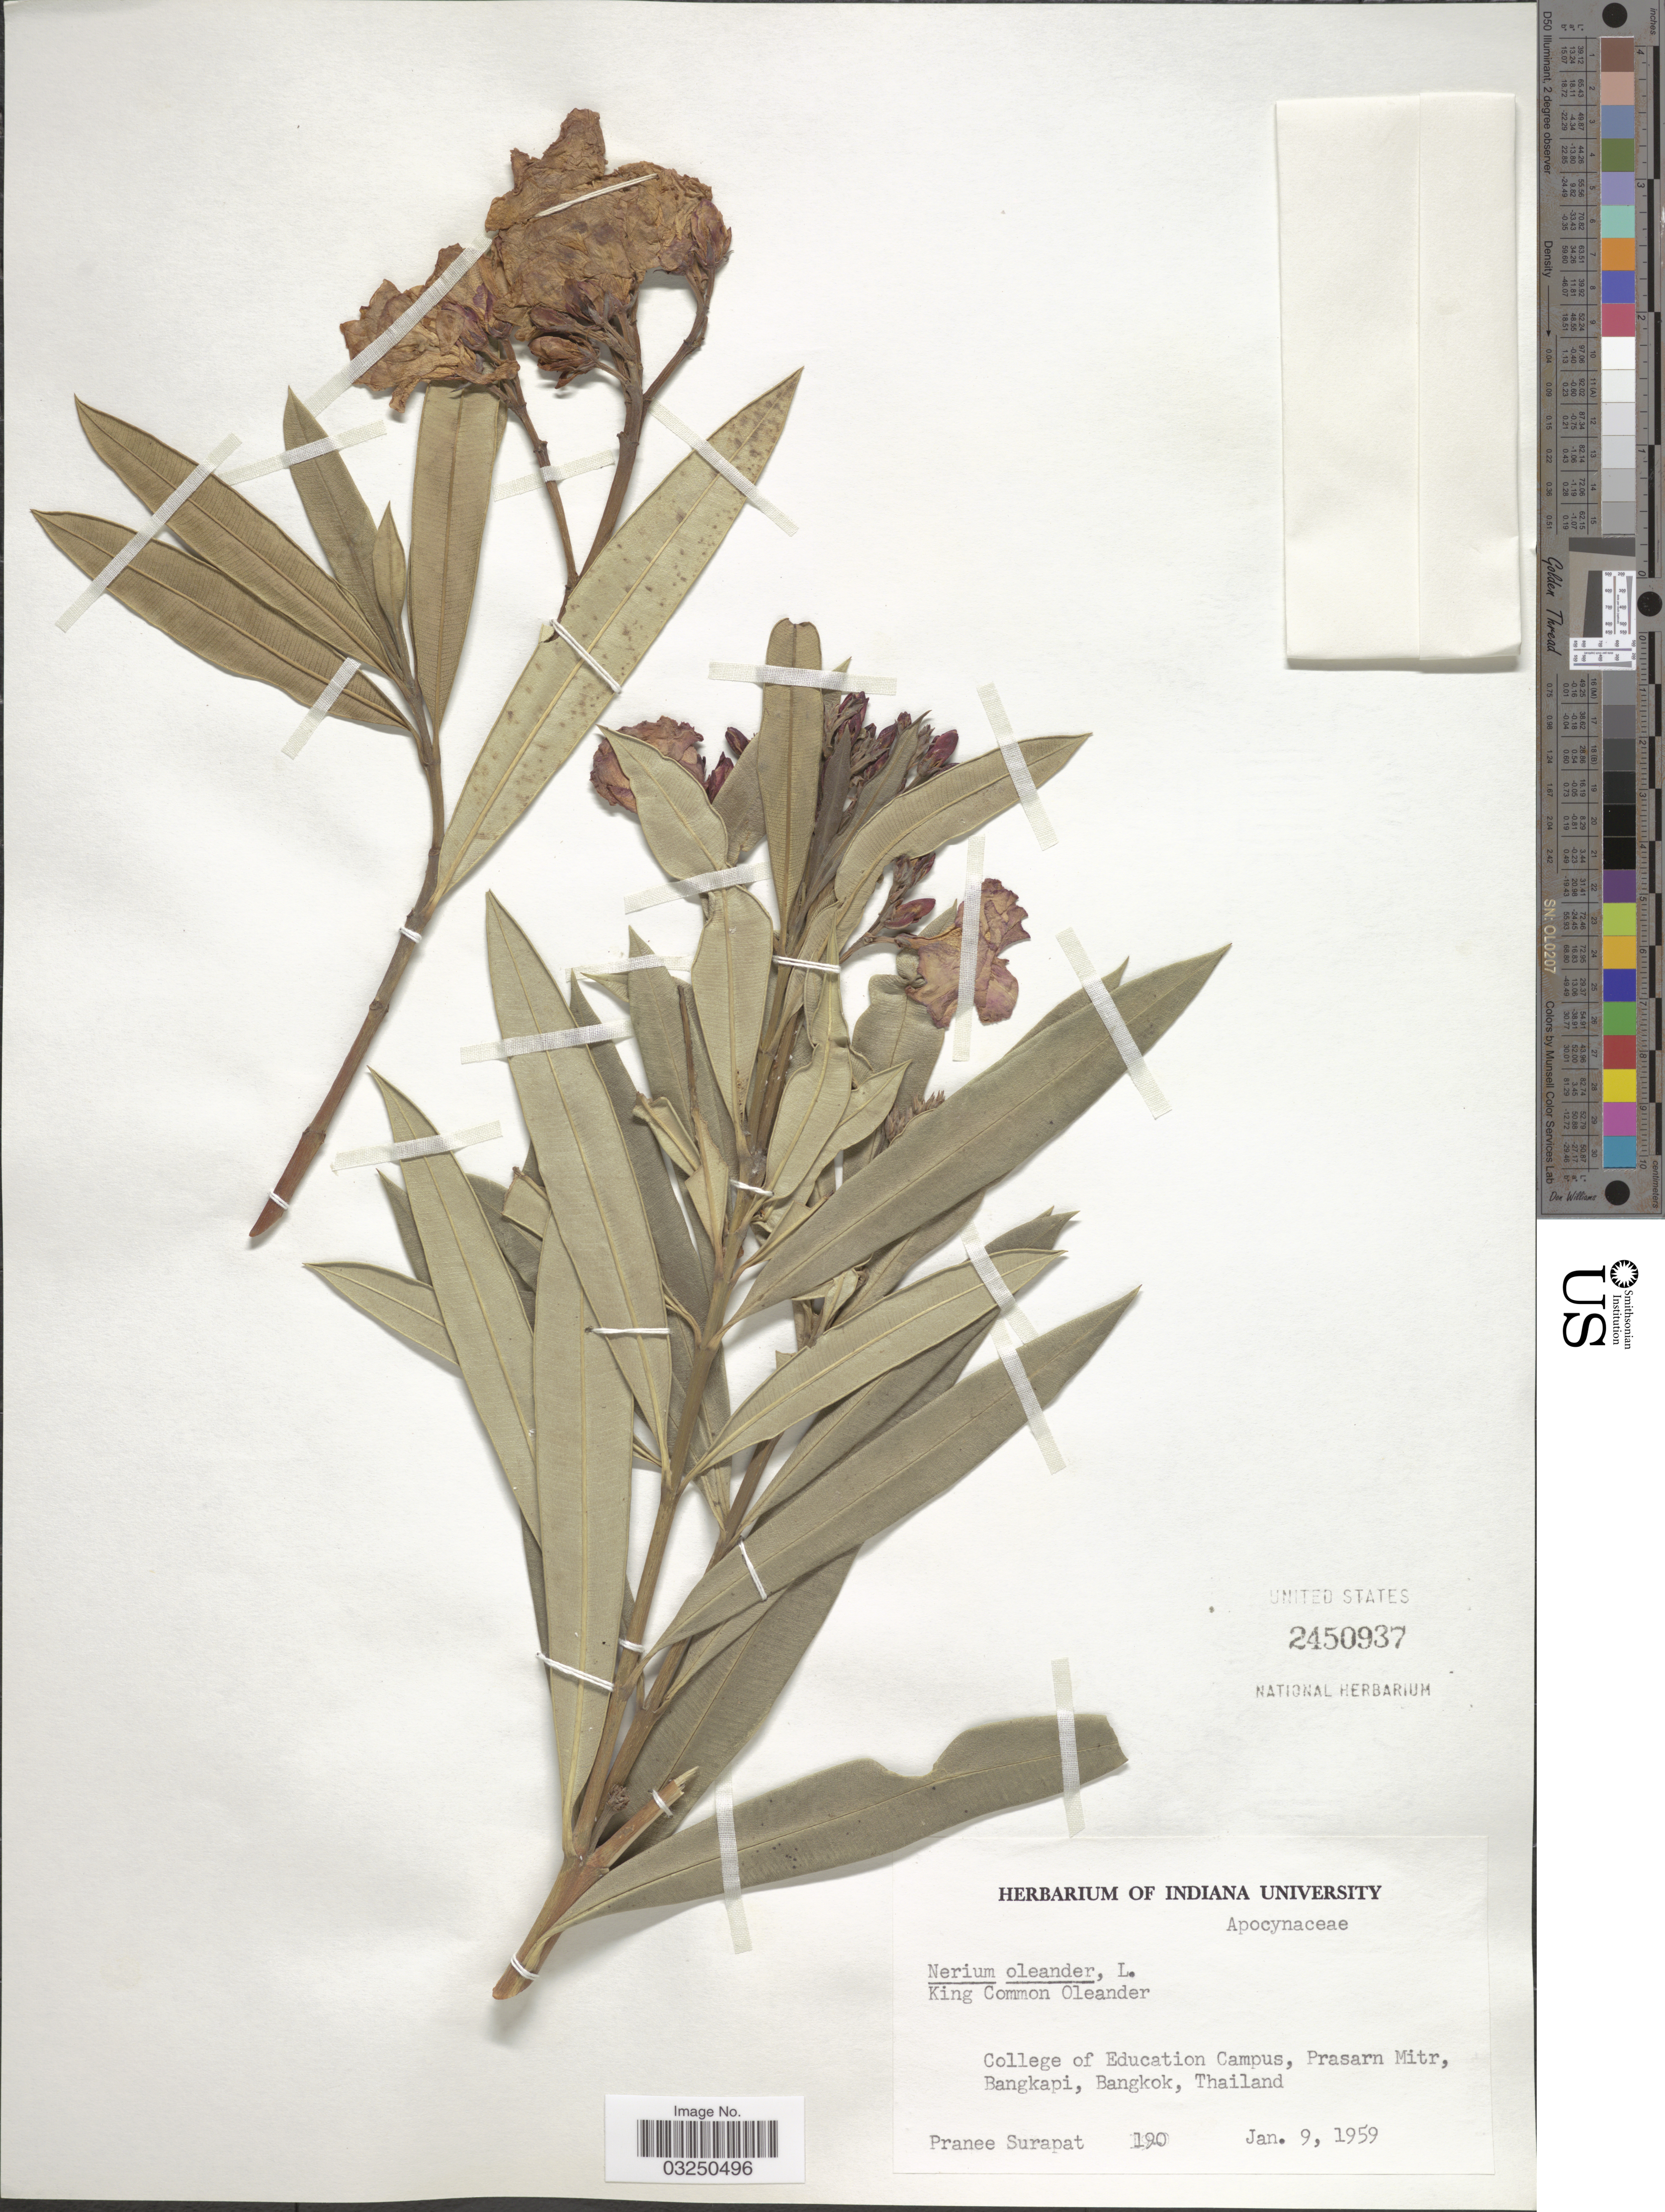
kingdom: Plantae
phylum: Tracheophyta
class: Magnoliopsida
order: Gentianales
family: Apocynaceae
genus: Nerium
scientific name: Nerium oleander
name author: L.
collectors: P. Surapat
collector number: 190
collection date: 1959-01-09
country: Thailand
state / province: Bangkok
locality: College of Education Campus, Prasarn Mitr, Bangkapi.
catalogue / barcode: US 2450937